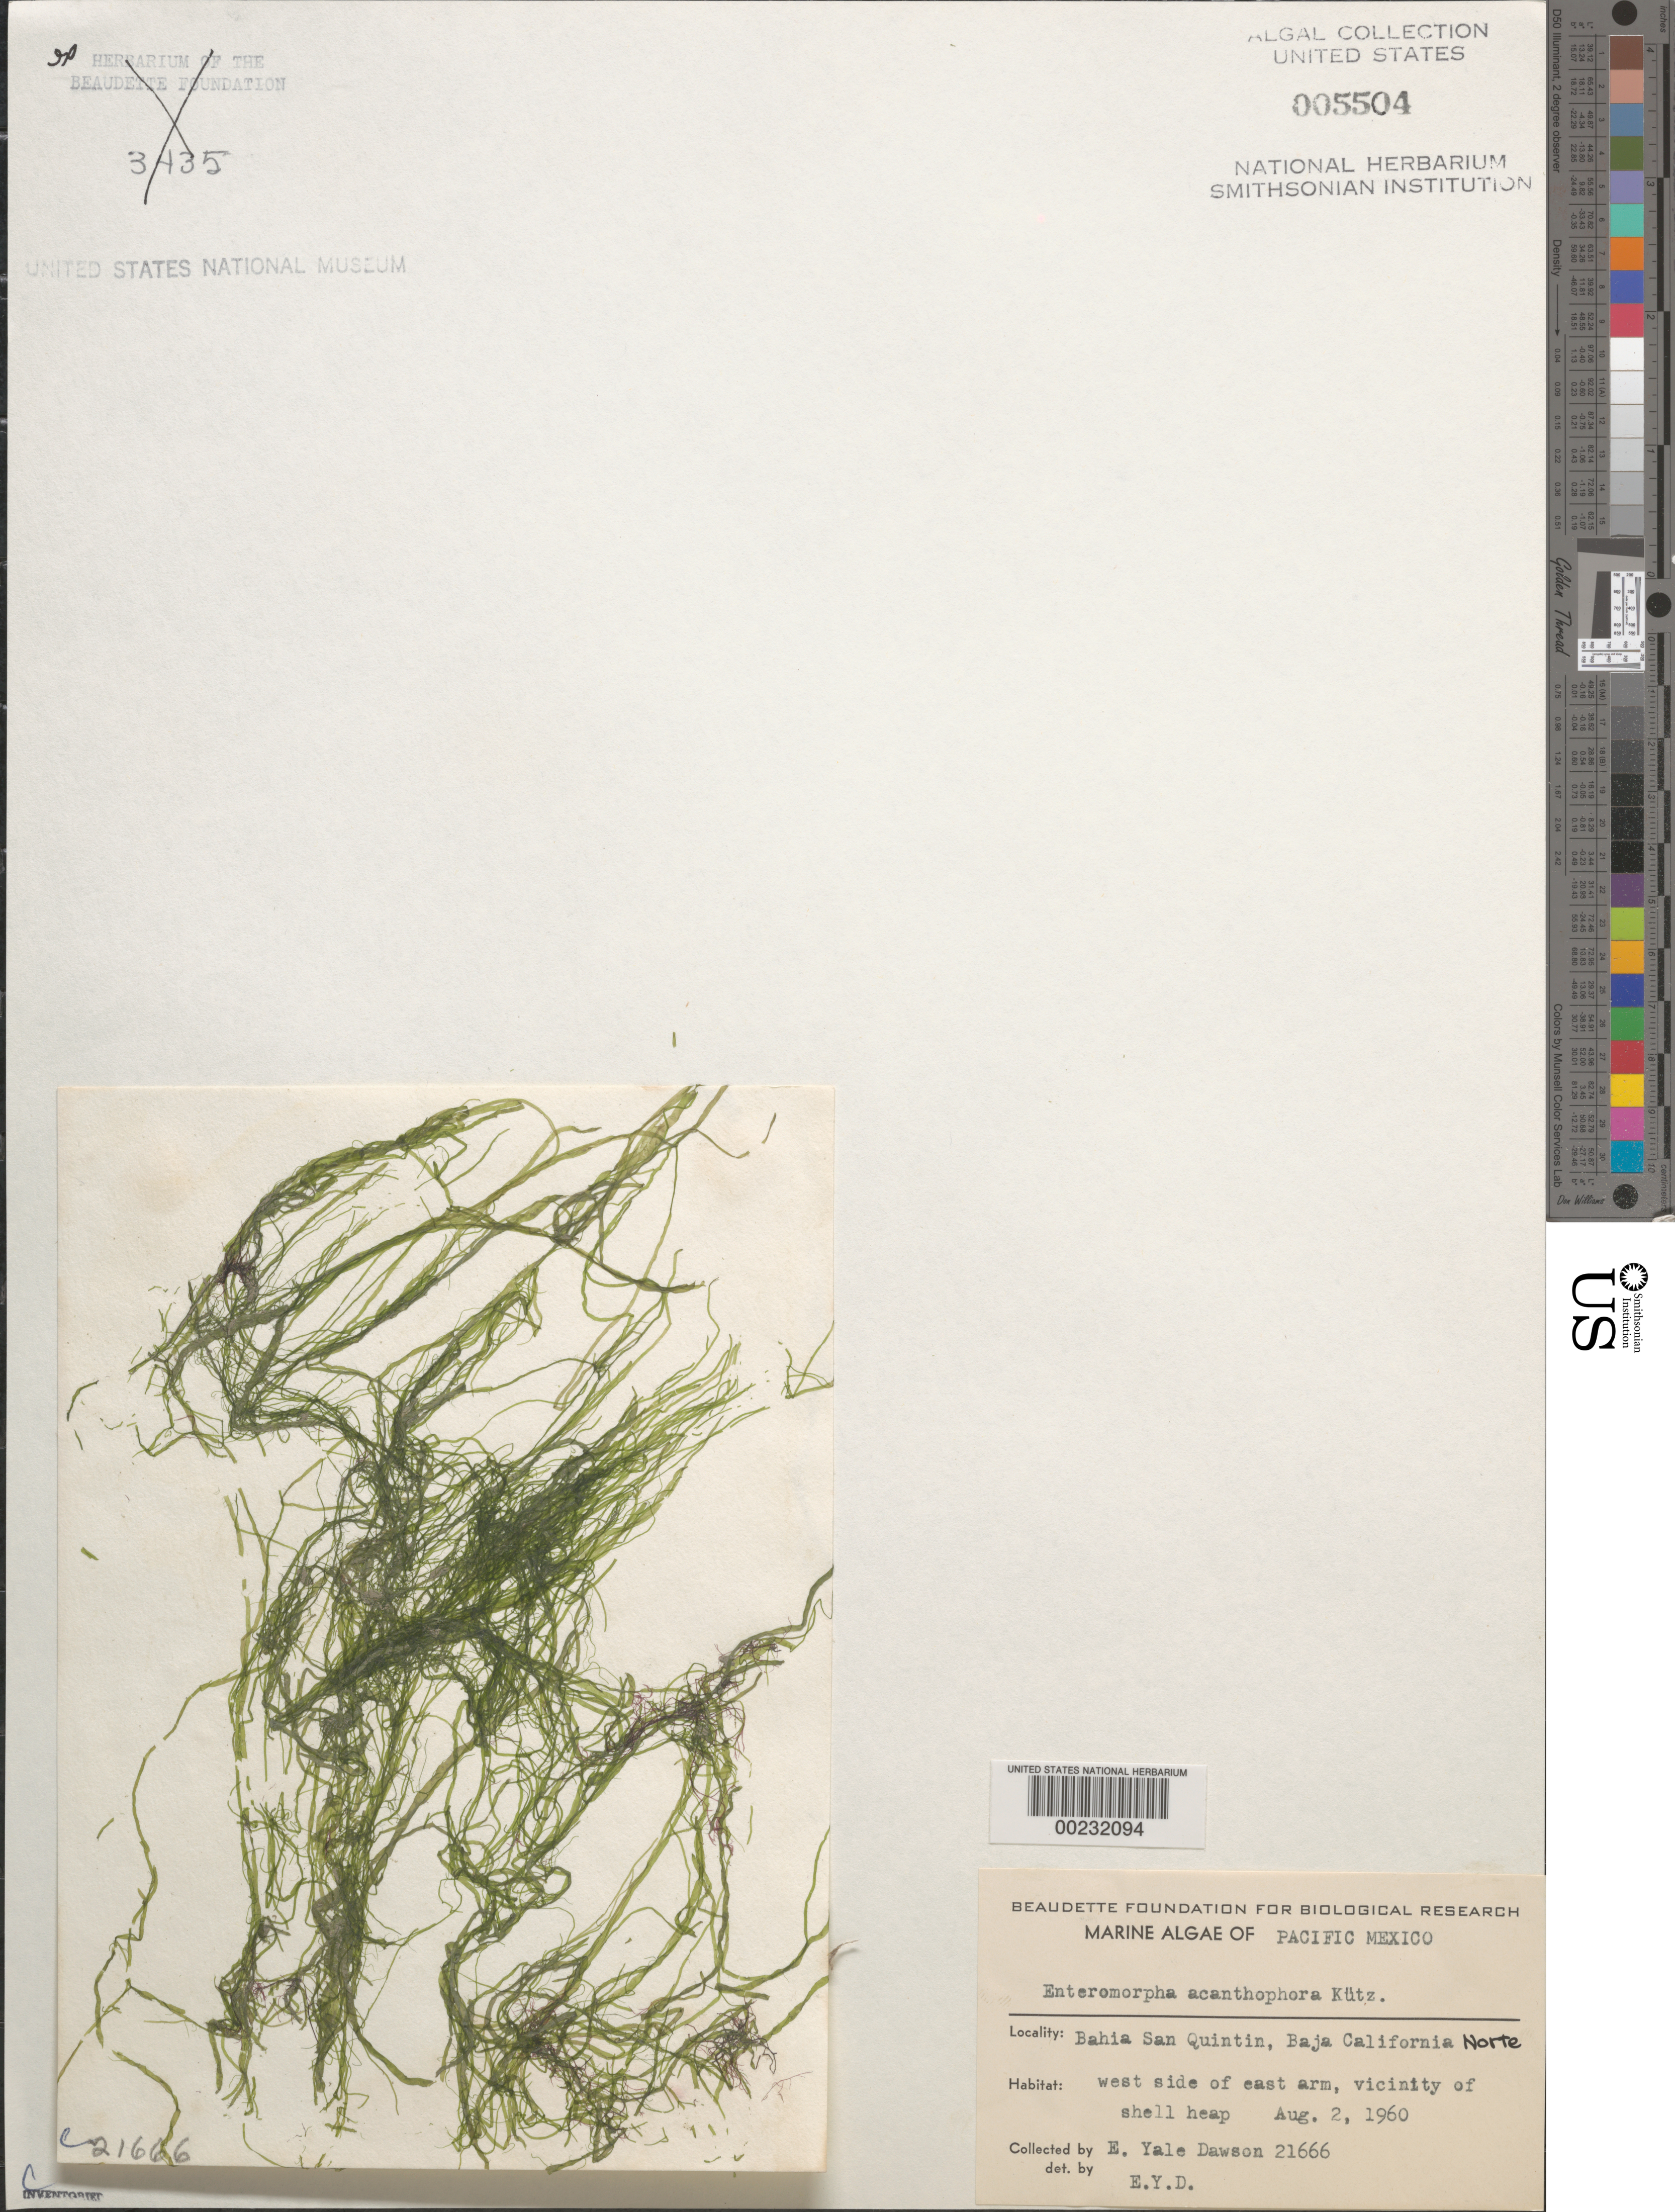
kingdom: Plantae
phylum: Chlorophyta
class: Ulvophyceae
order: Ulvales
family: Ulvaceae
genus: Ulva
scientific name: Ulva acanthophora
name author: (Kütz.) H.S. Hayden et al.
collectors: E. Y. Dawson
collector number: EYD 21666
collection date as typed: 02 Aug 1960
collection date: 1960-08-02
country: Mexico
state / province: Baja California Norte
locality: Bahia San Quintin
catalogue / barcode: US 5504